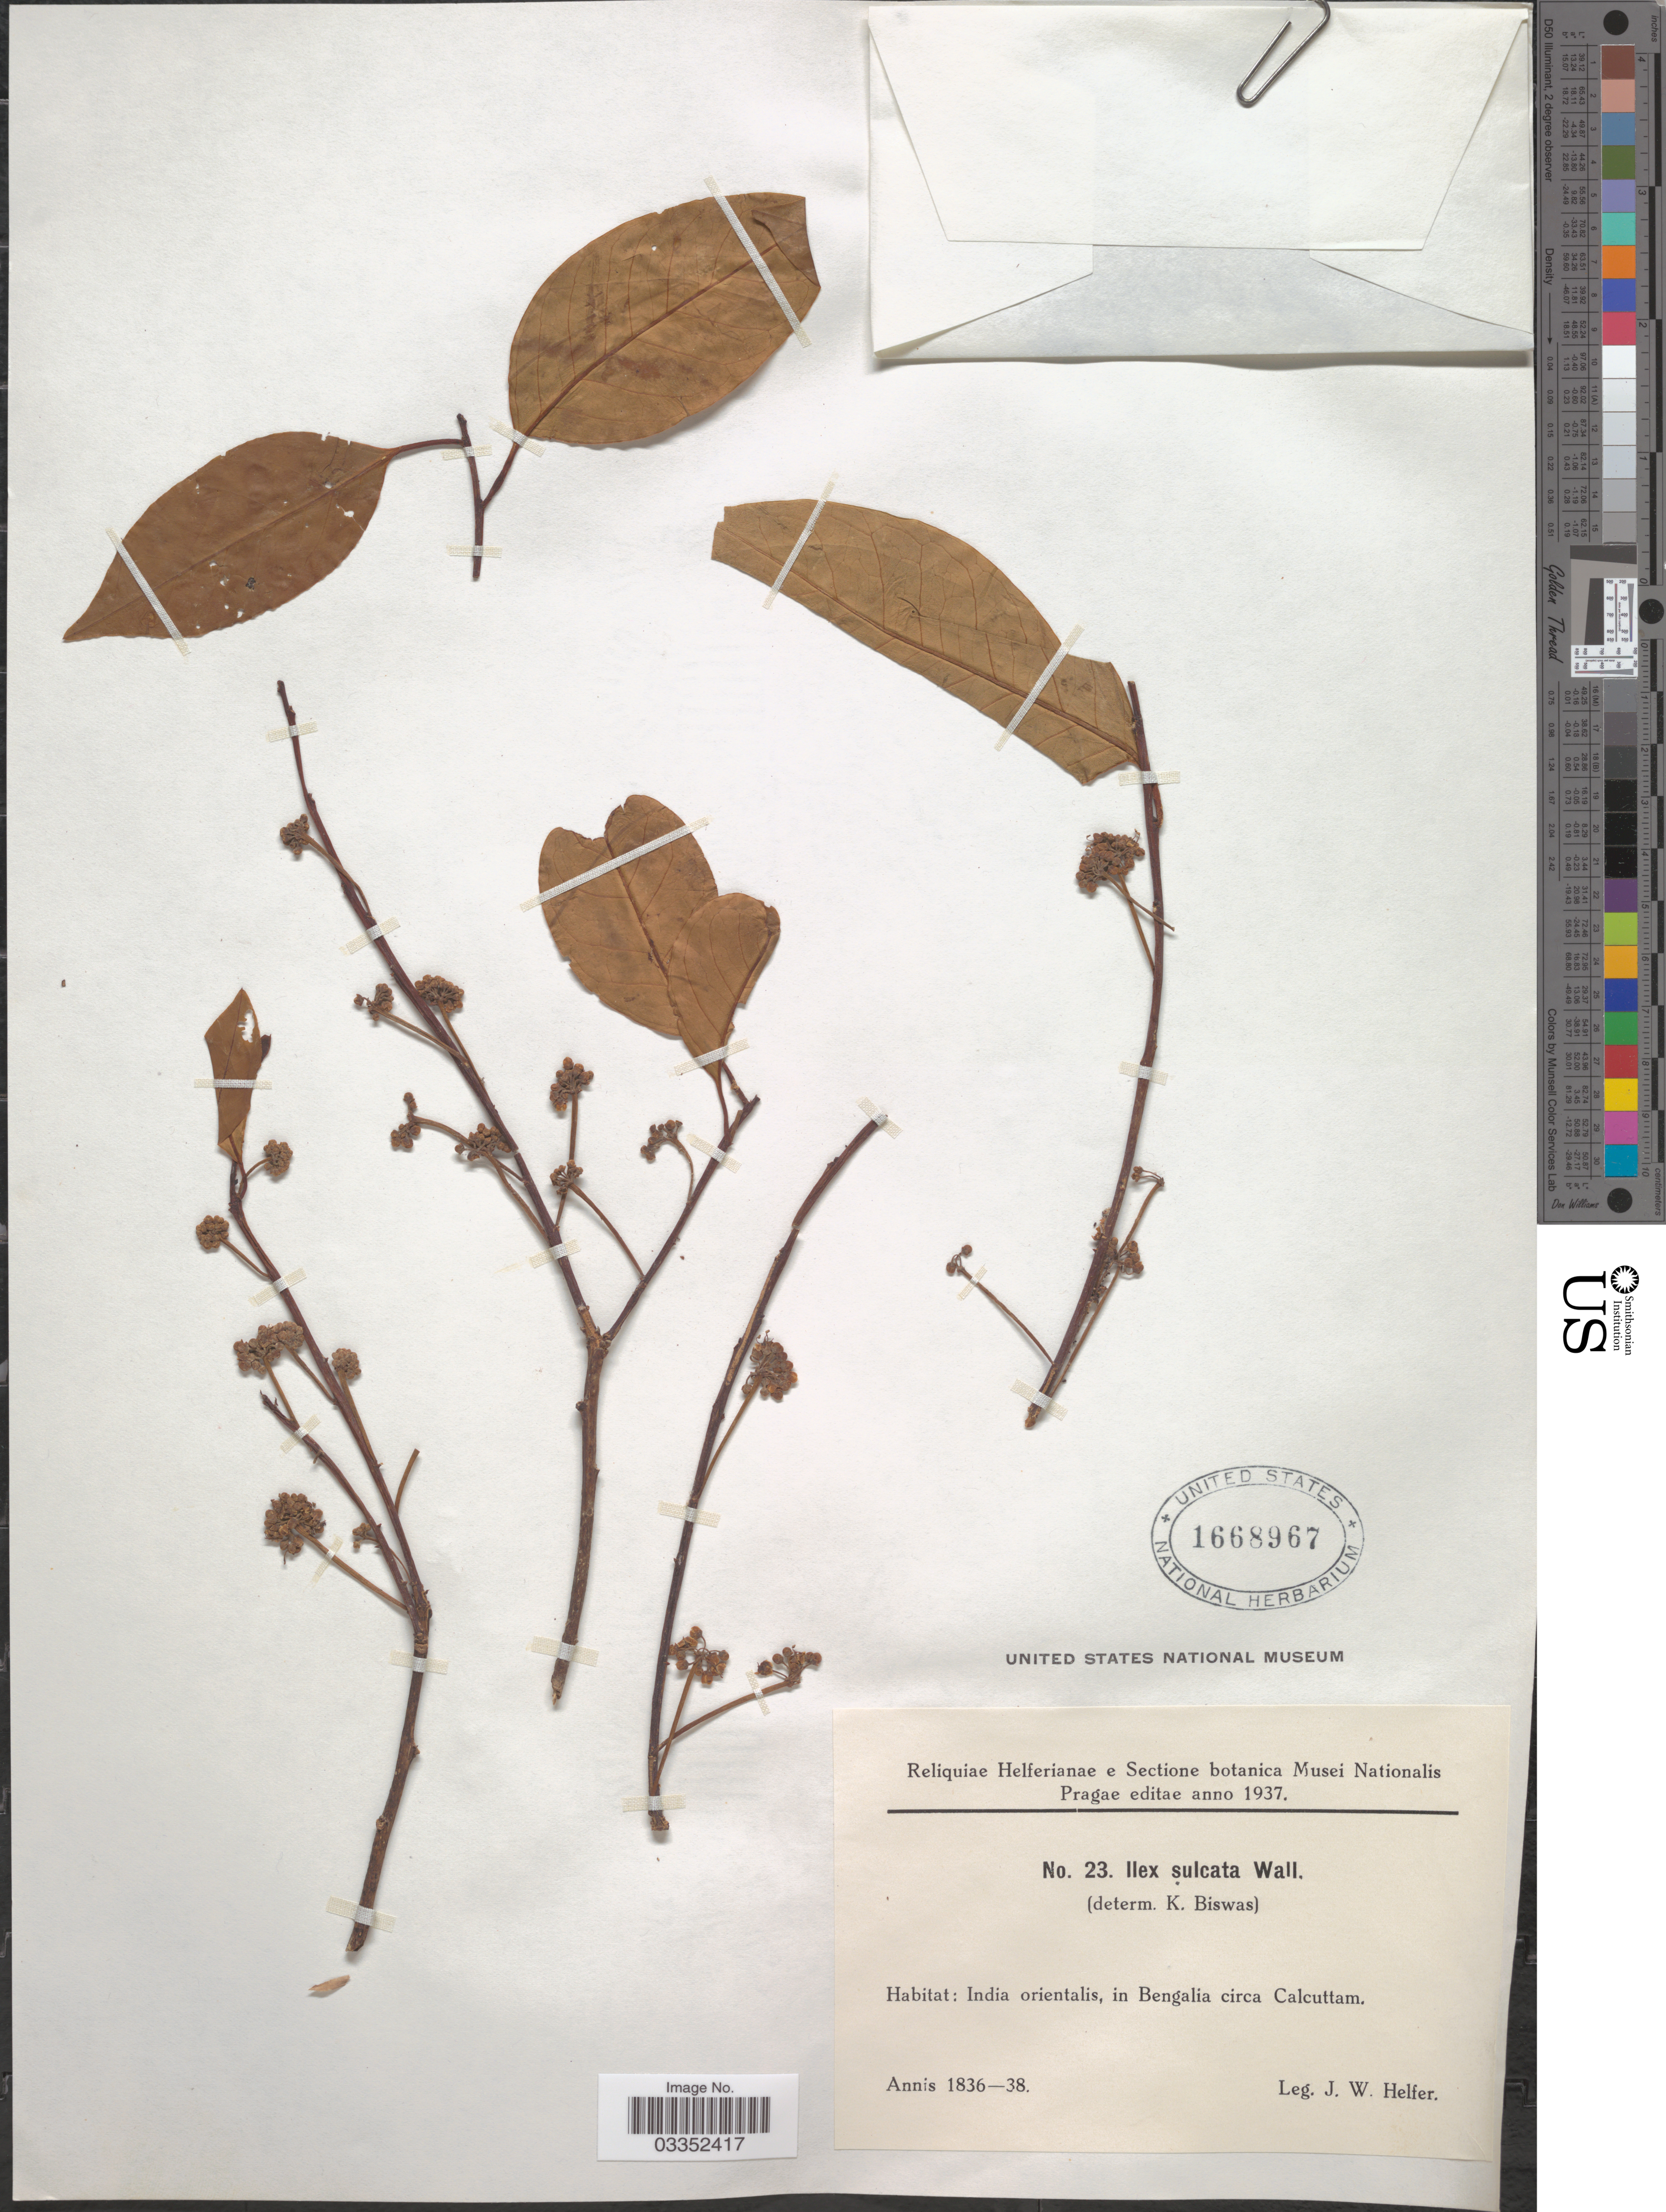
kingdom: Plantae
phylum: Tracheophyta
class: Magnoliopsida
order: Aquifoliales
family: Aquifoliaceae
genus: Ilex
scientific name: Ilex sulcata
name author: Edwin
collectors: J. W. Helfer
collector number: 23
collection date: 1836/1838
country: India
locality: India orientalis, in Bengalia circa Calcuttam.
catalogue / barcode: US 1668967